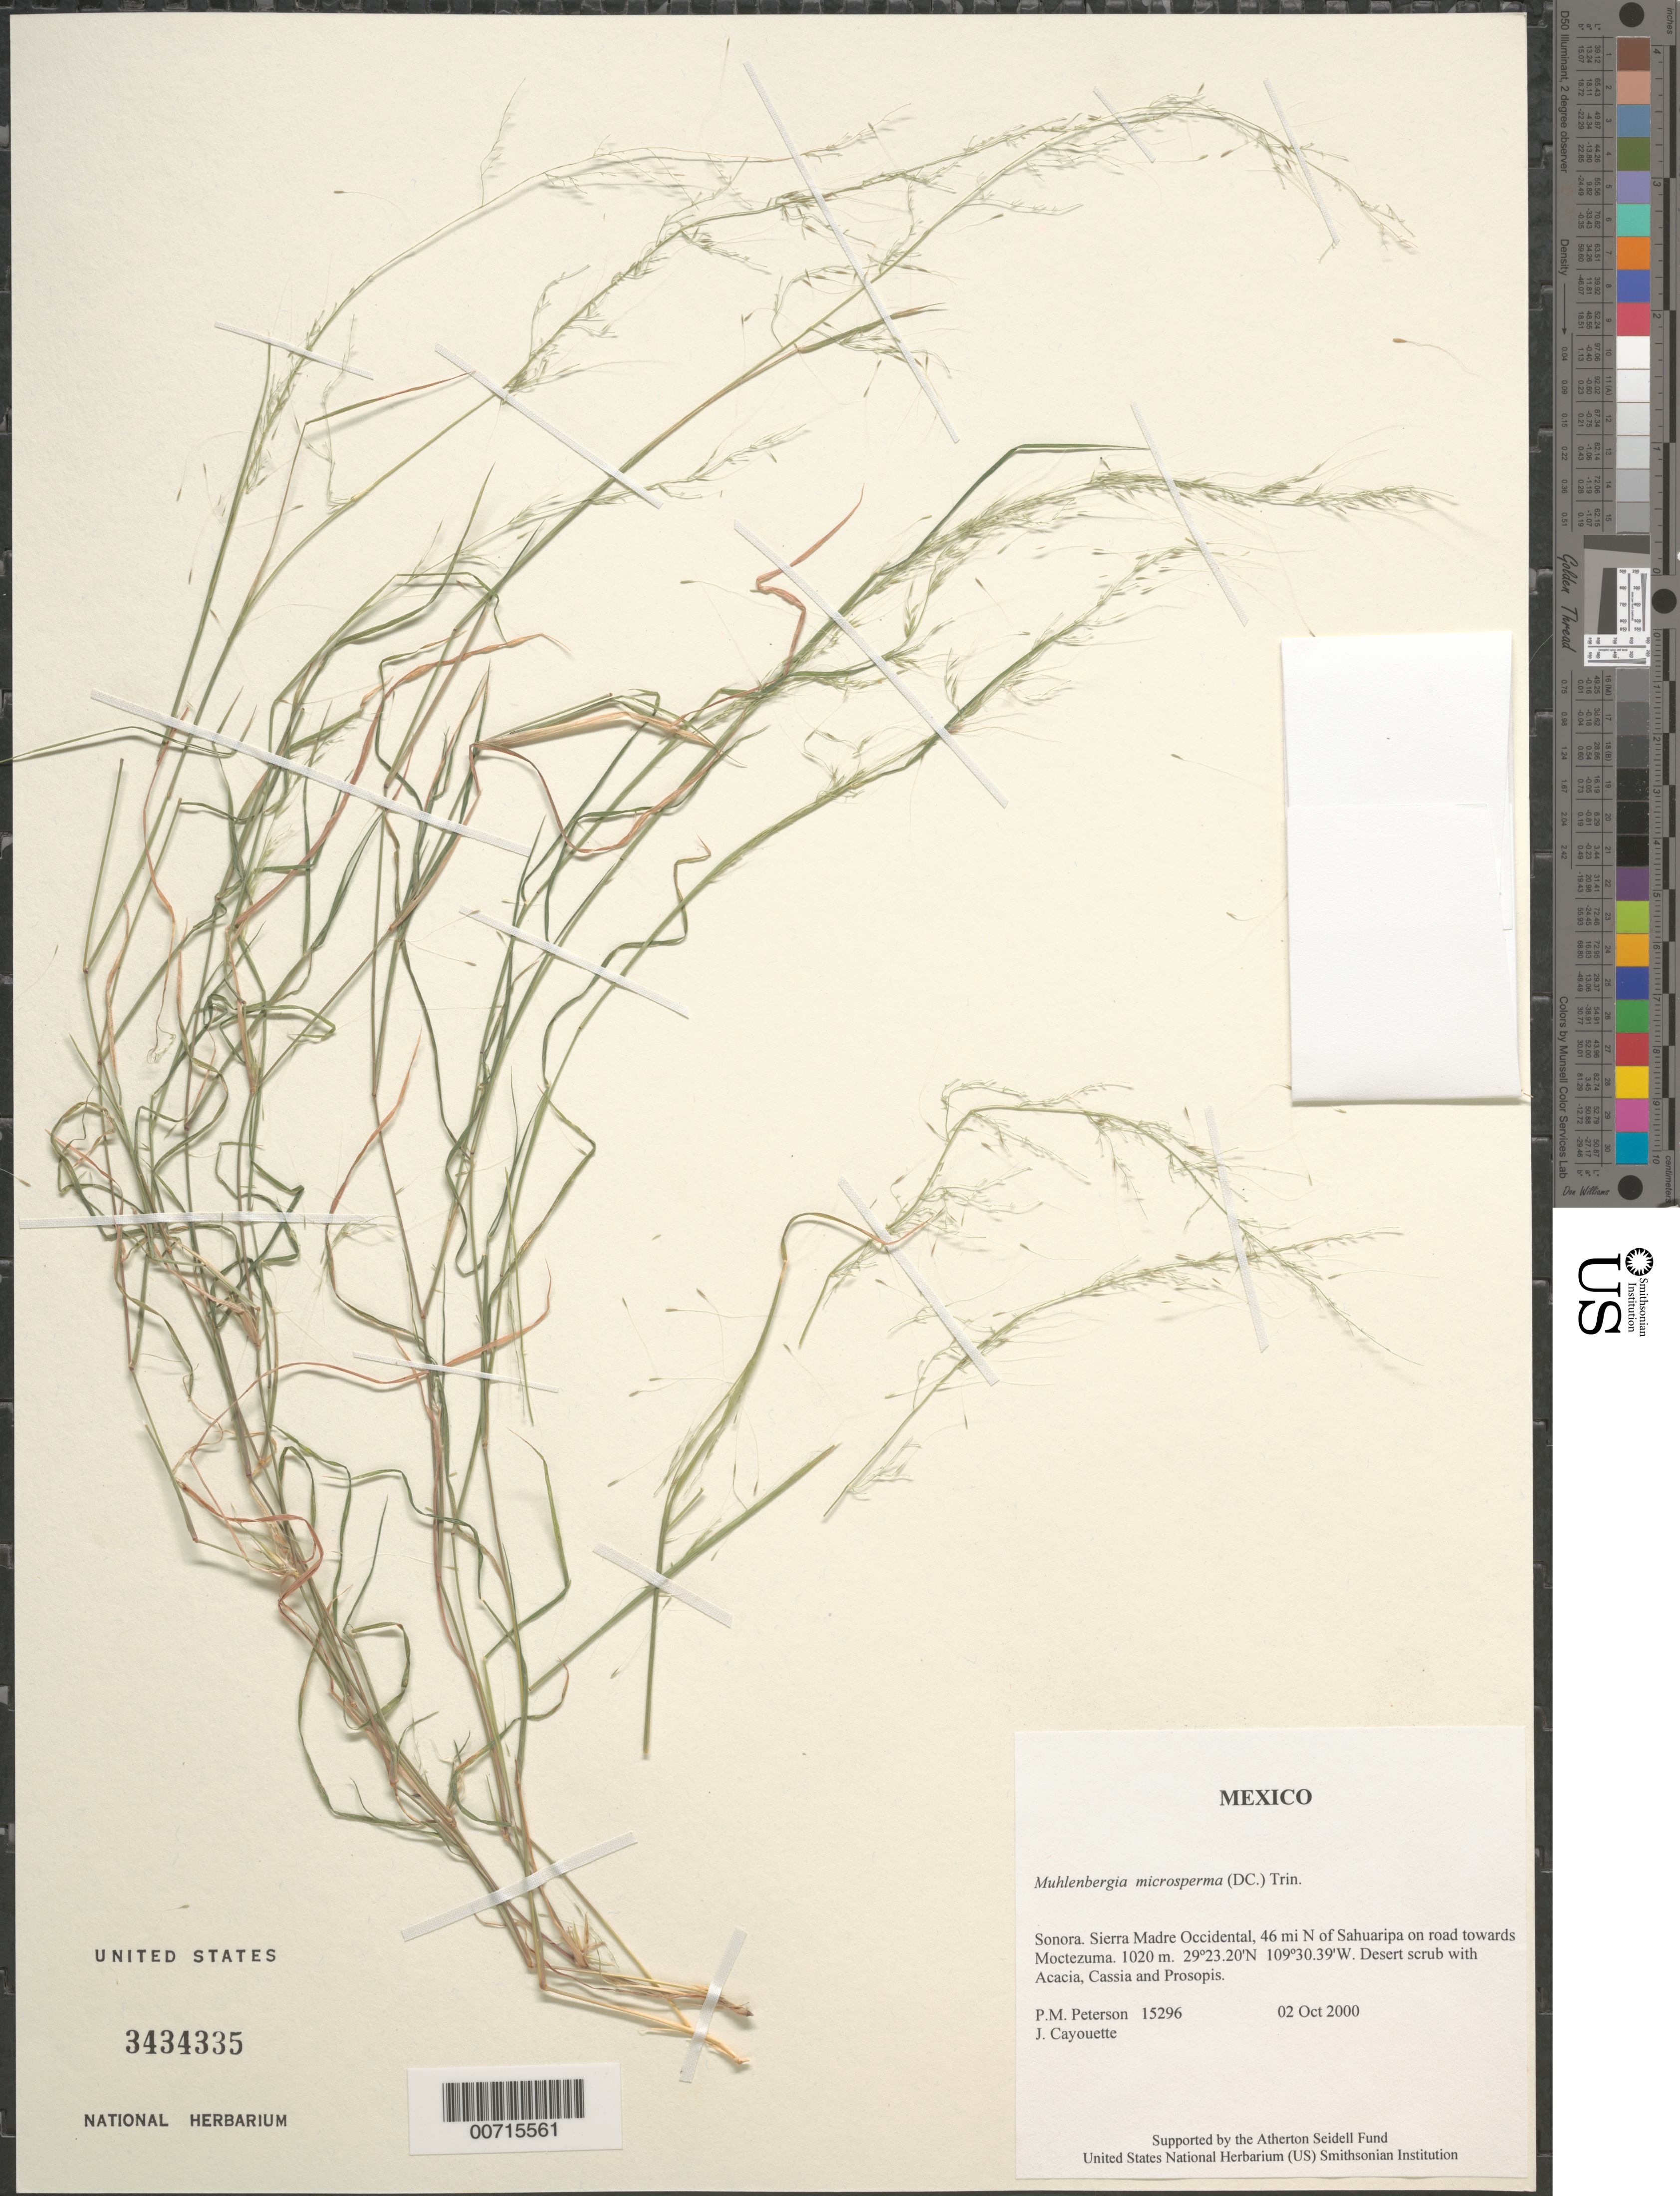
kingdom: Plantae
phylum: Tracheophyta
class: Liliopsida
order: Poales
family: Poaceae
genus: Muhlenbergia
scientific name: Muhlenbergia microsperma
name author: (DC.) Kunth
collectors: P. M. Peterson & J. Cayouette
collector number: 15296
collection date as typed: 02 Oct 2000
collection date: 2000-10-02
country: Mexico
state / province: Sonora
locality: Sierra Madre Occidental, 46 mi N of Sahuaripa on road towards Moctezuma.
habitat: Desert scrub with Acacia, Cassia and Prosopis.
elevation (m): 1020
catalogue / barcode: US 3434335